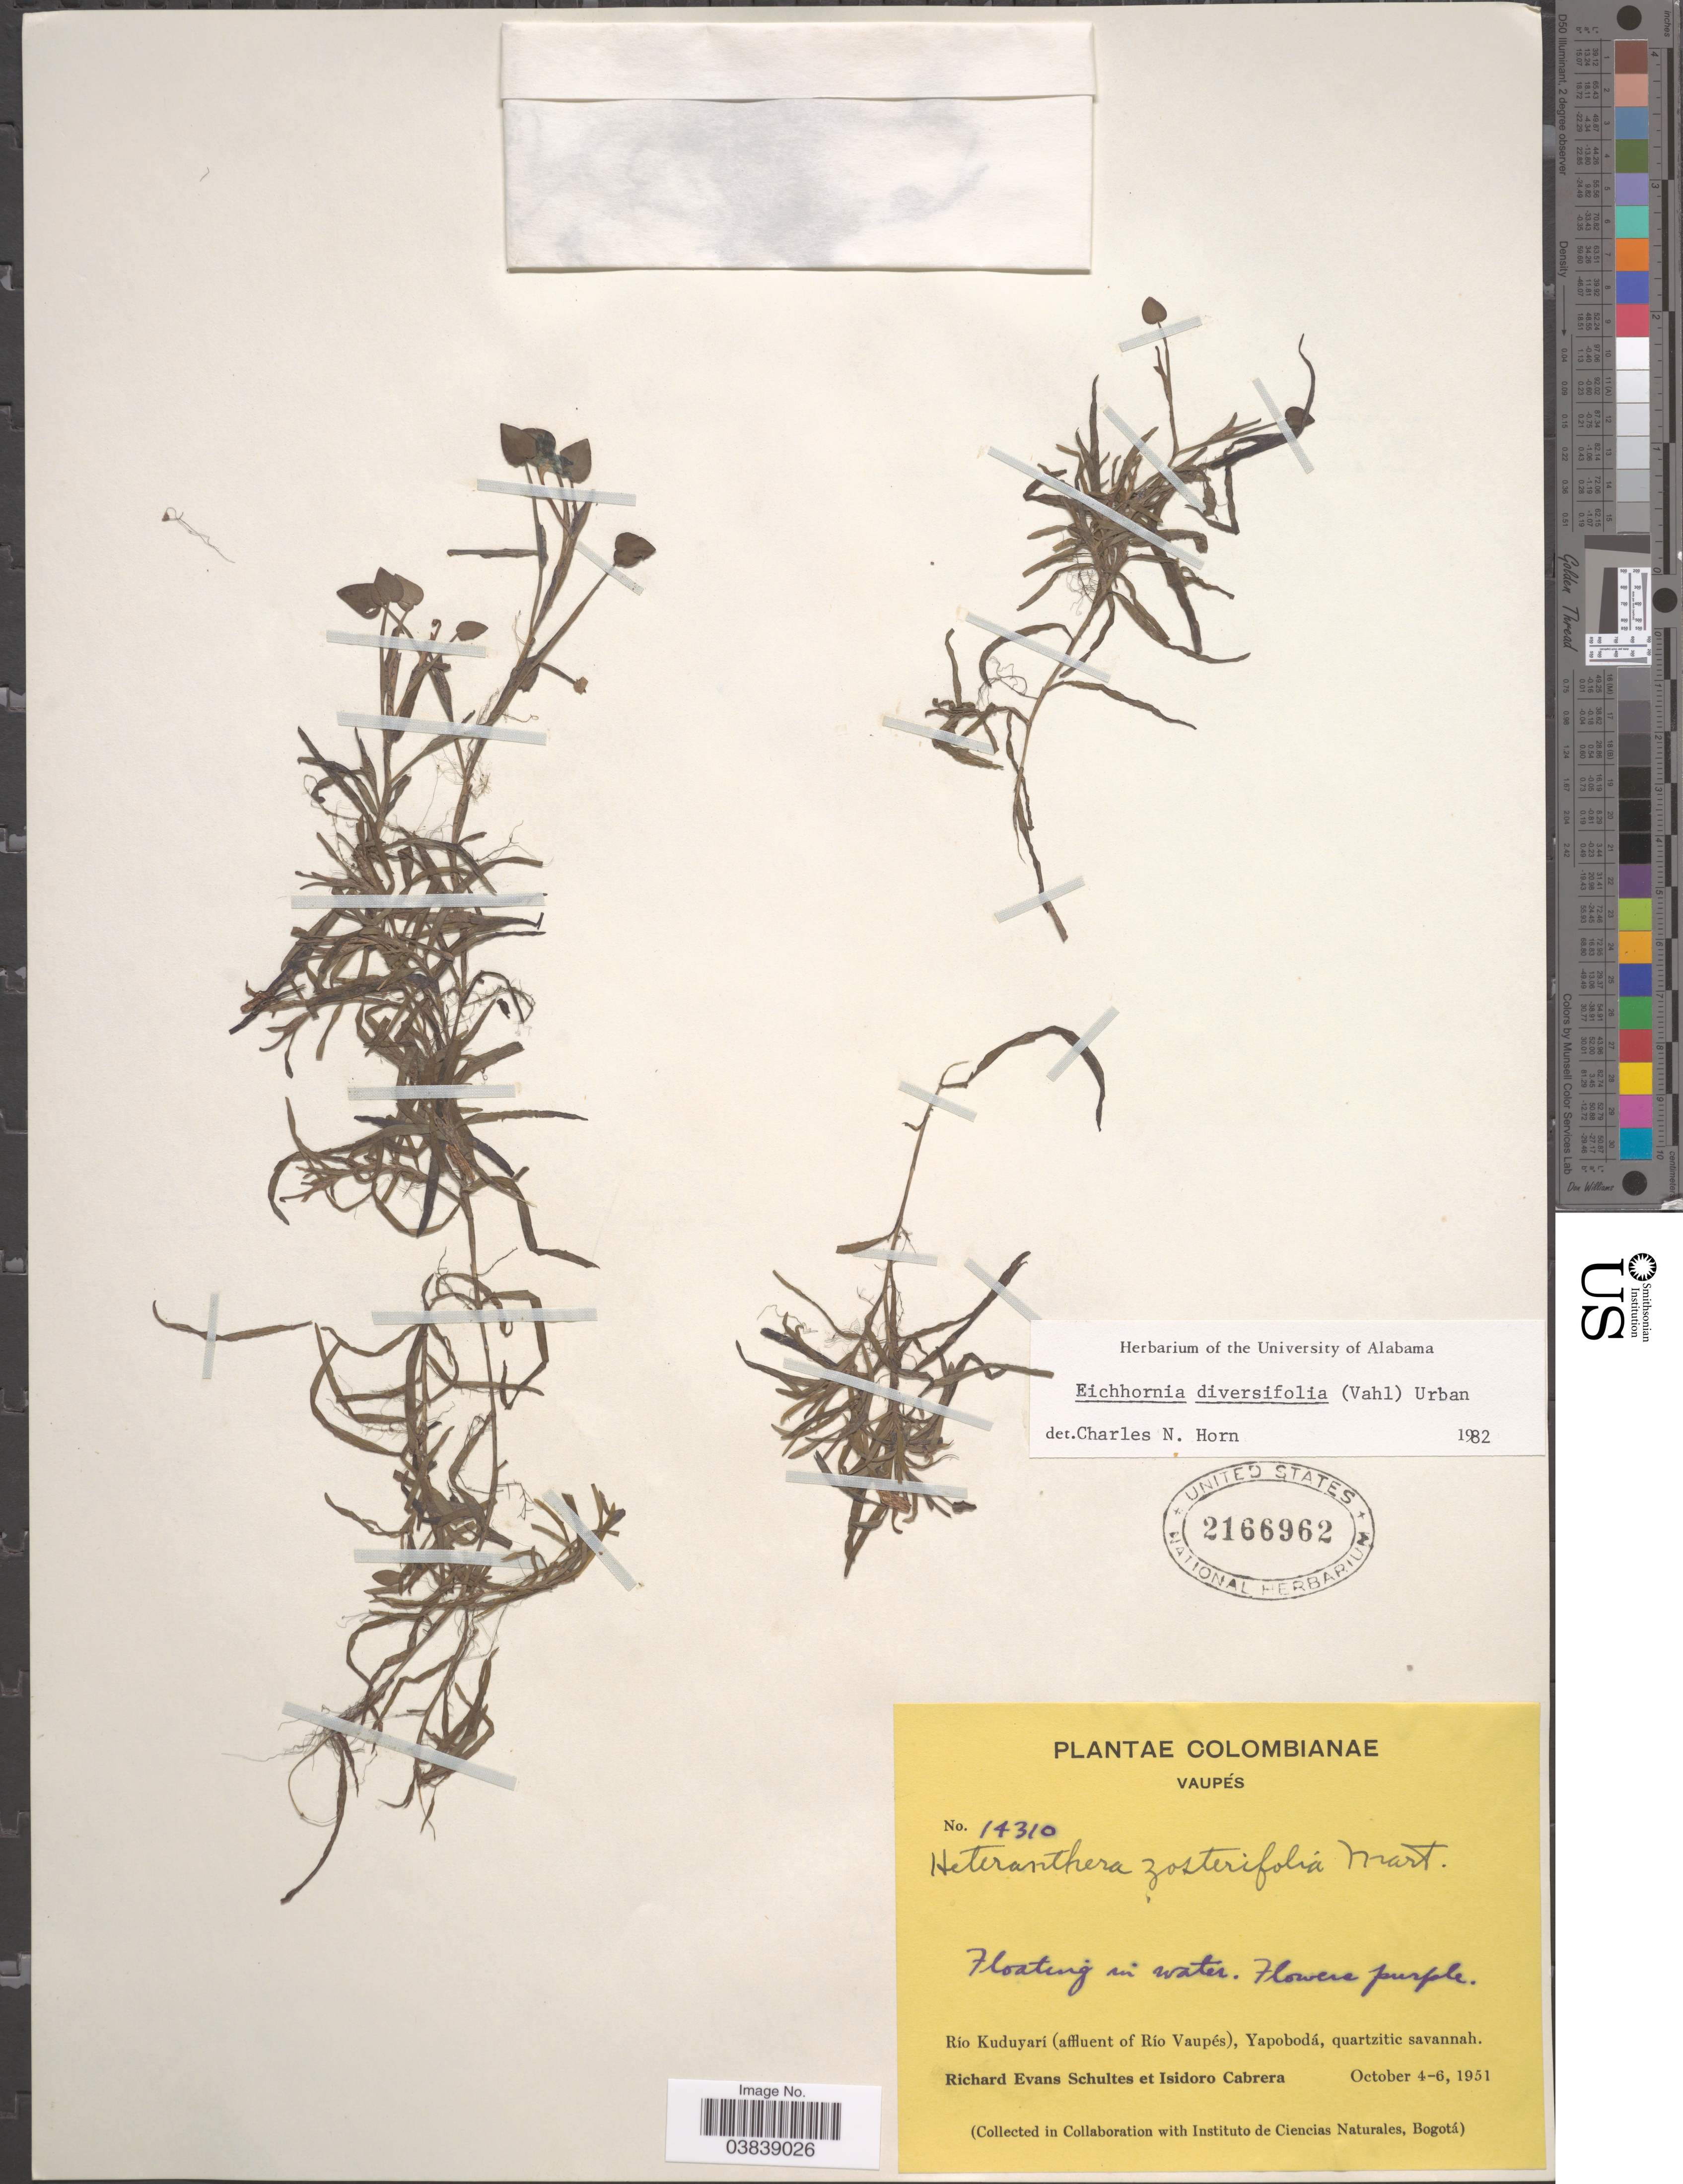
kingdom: Plantae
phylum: Tracheophyta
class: Liliopsida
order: Commelinales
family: Pontederiaceae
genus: Eichhornia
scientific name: Eichhornia diversifolia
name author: (Vahl) Urb.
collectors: R. E. Schultes & I. Cabrera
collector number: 14310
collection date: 1951-10-04/1951-10-06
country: Colombia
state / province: Vaupés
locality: Río Kuduyarí (affluent of Río Vaupés), Yapobodá.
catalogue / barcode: US 2166962